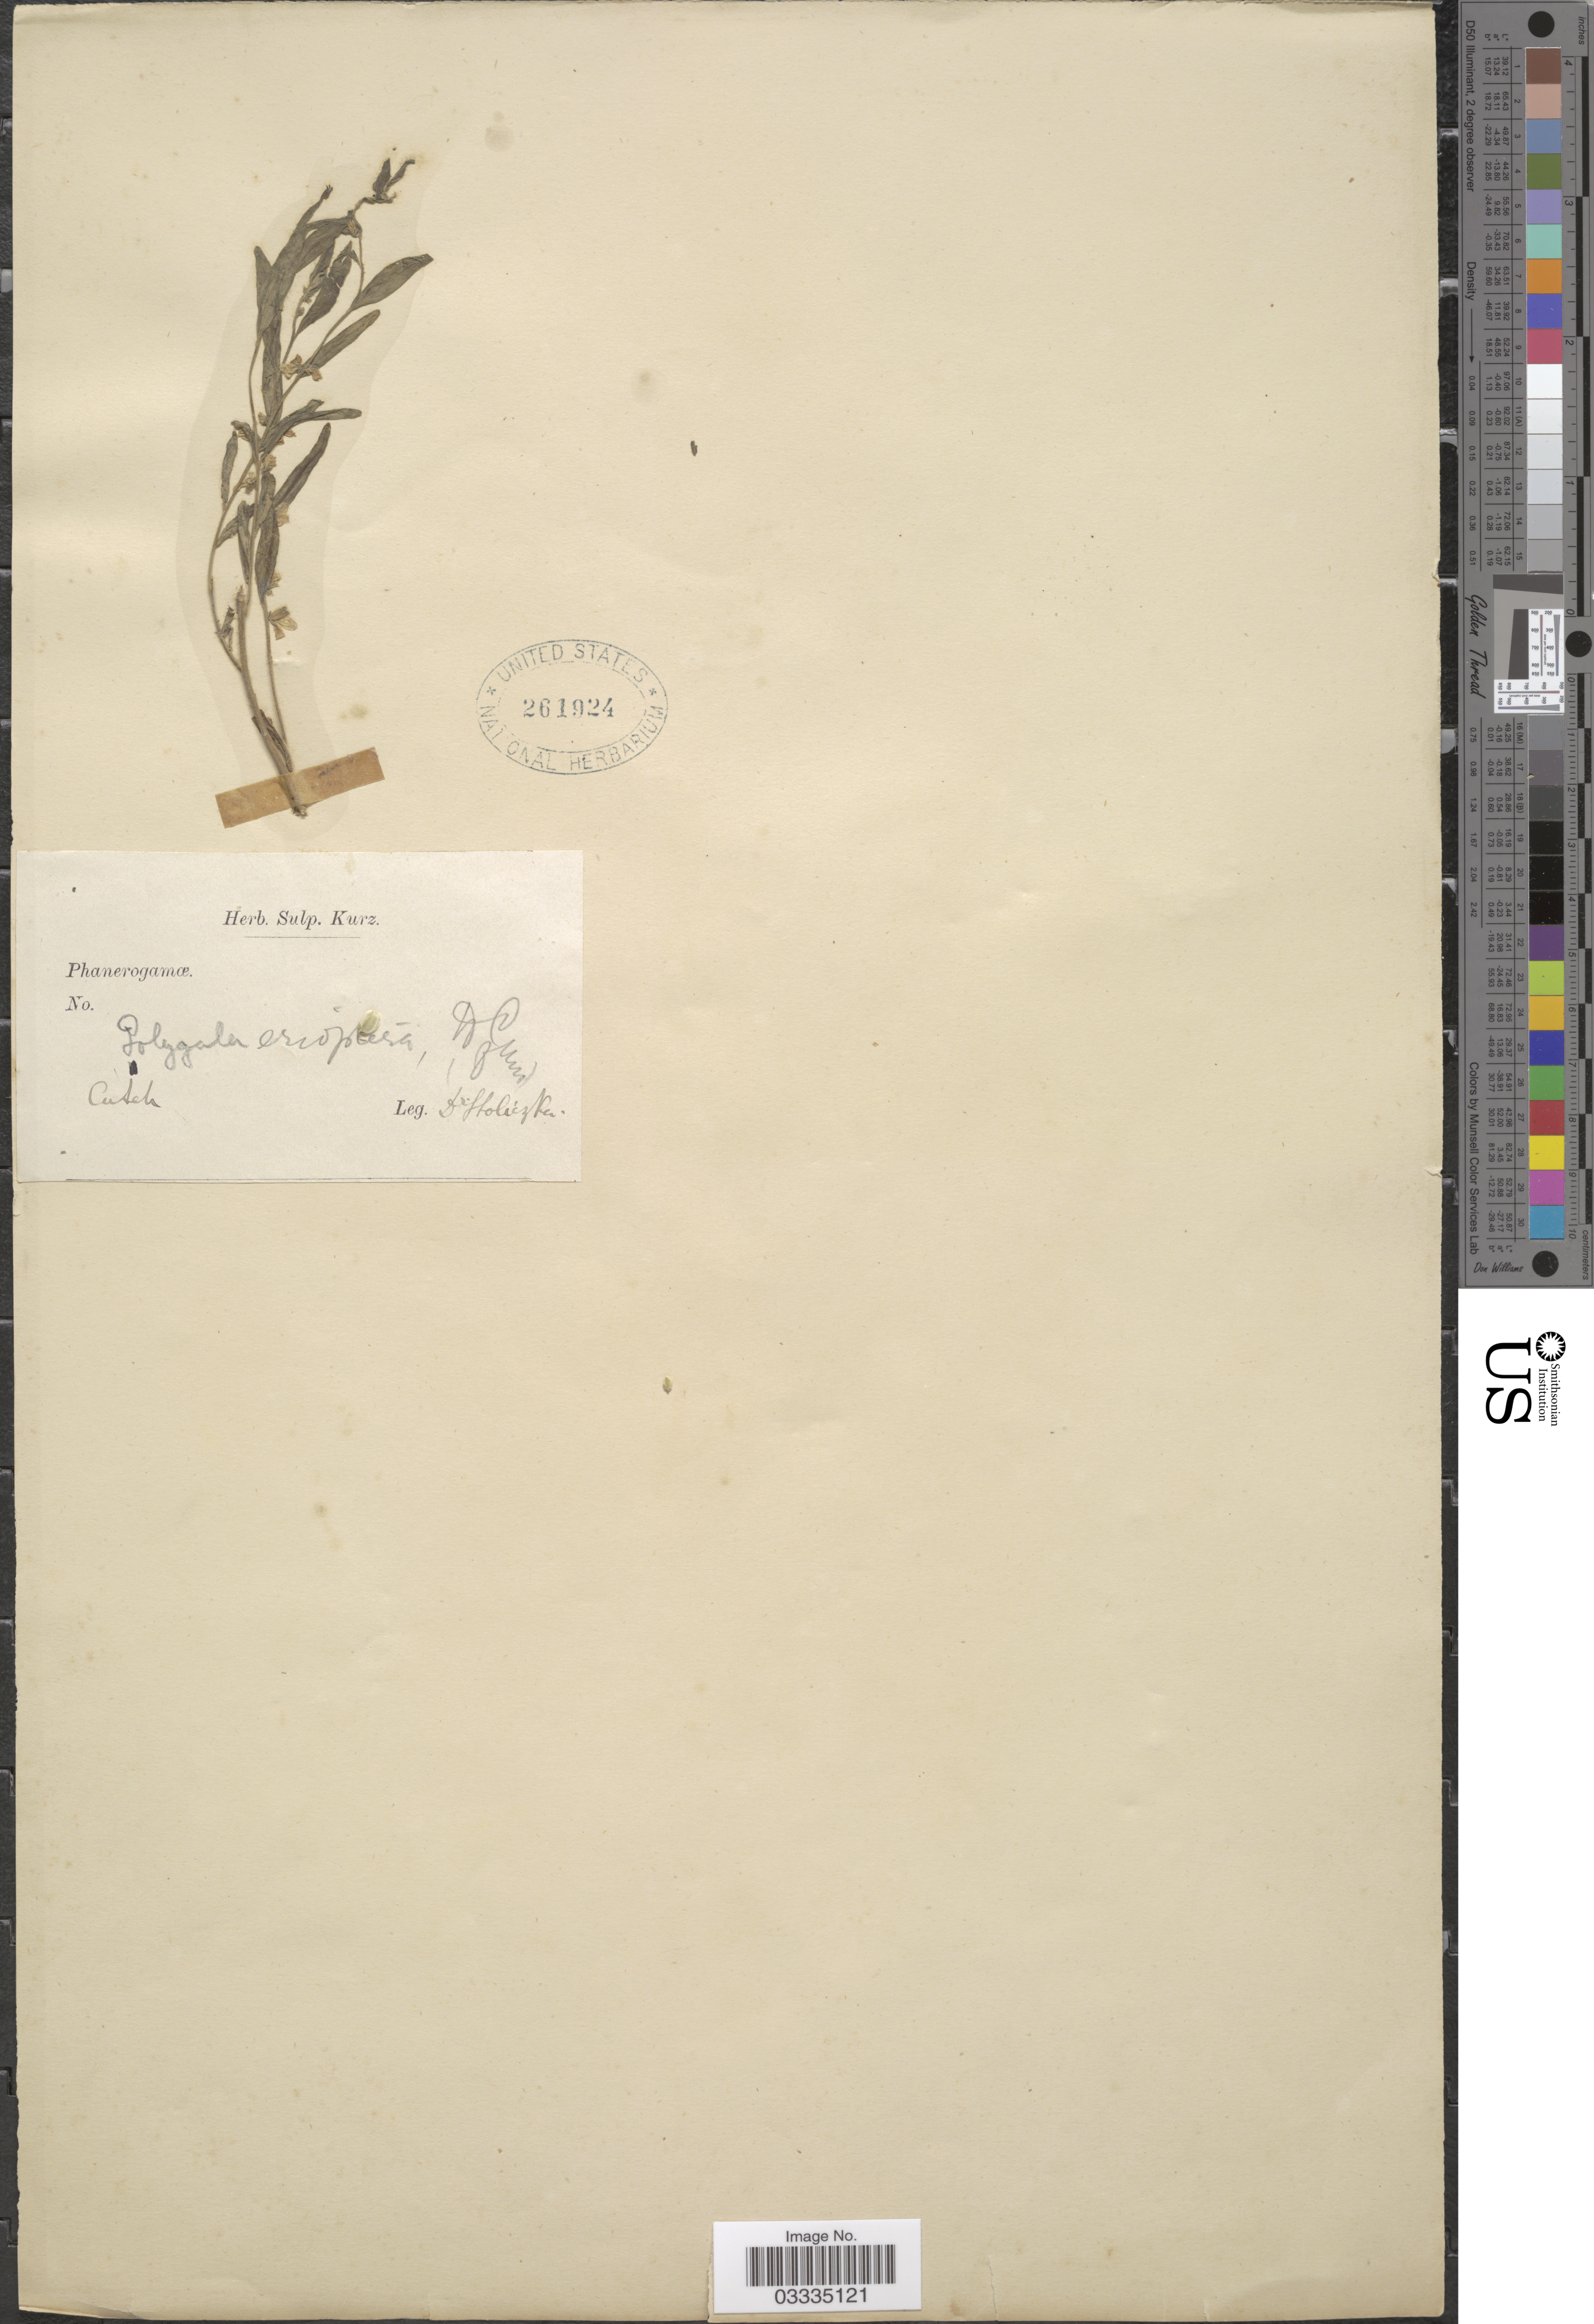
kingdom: Plantae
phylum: Tracheophyta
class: Magnoliopsida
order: Fabales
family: Polygalaceae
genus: Polygala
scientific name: Polygala erioptera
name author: DC.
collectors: Stoliczka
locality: Cuteh. [interpreted] [unsure placement]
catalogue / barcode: US 261924